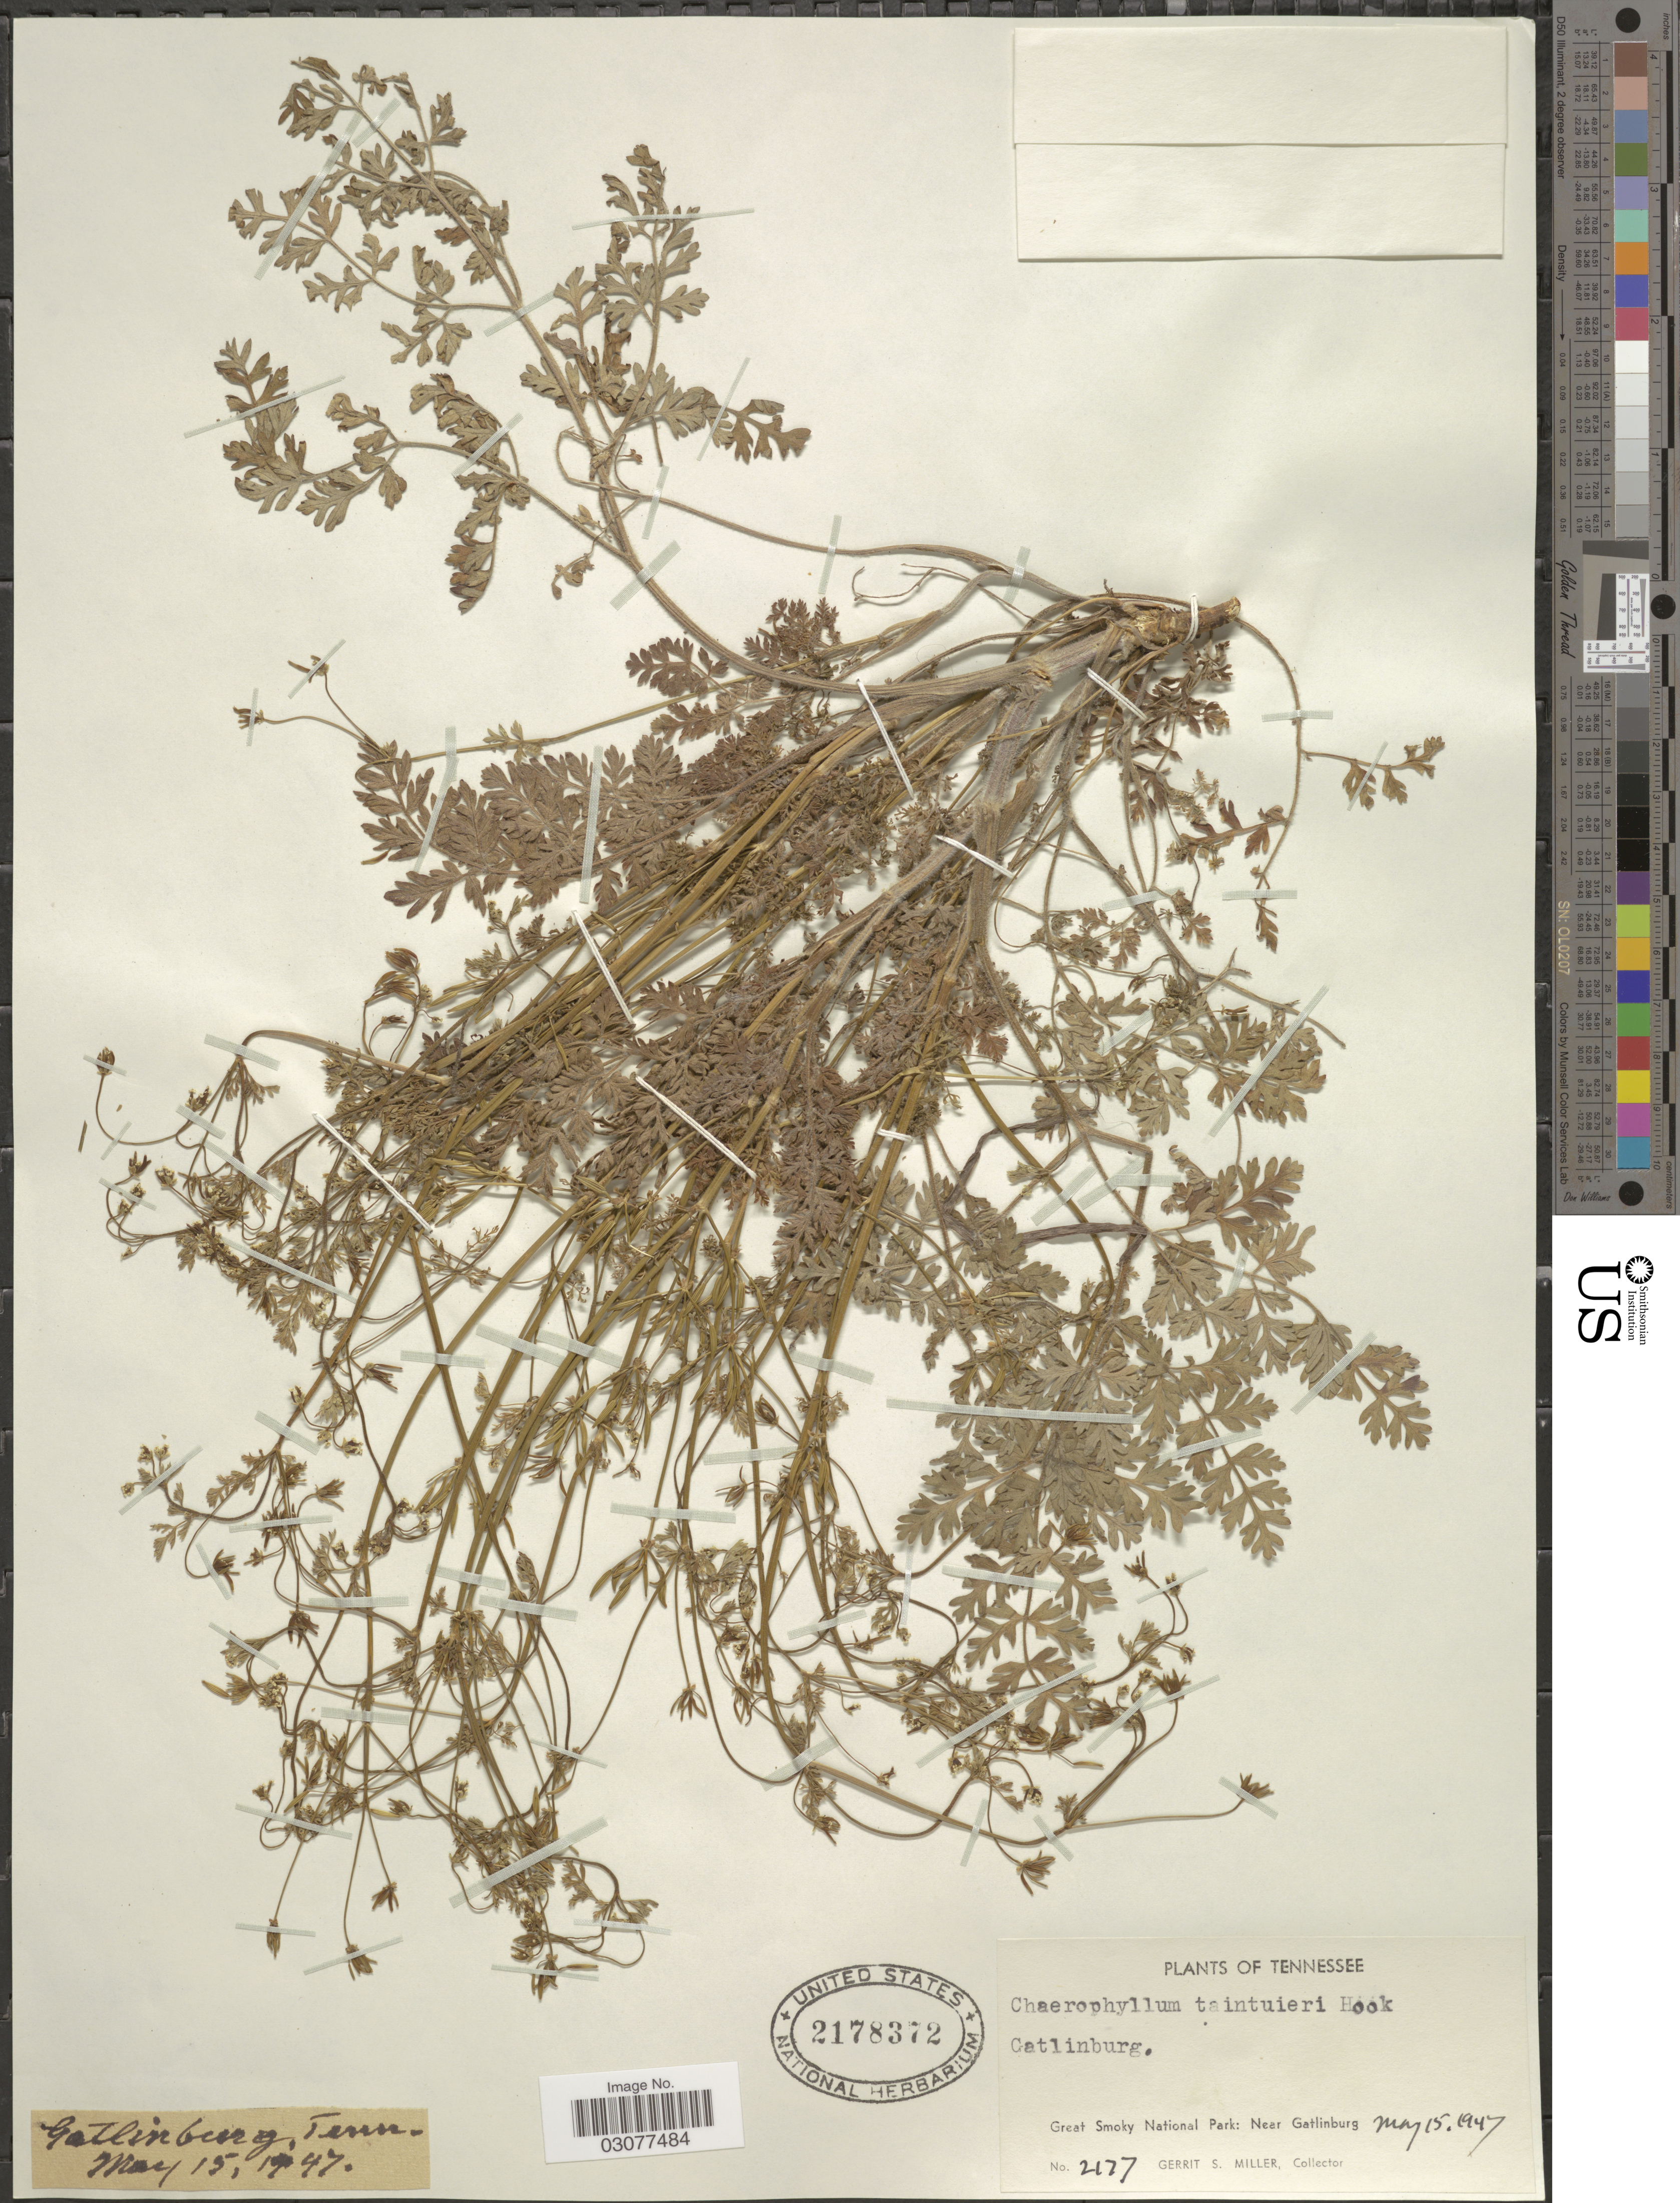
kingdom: Plantae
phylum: Tracheophyta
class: Magnoliopsida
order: Apiales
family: Apiaceae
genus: Chaerophyllum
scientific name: Chaerophyllum tainturieri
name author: Hook.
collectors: G. S. Miller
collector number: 2177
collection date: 1947-05-15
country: United States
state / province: Tennessee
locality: Gatlinburg. Great Smoky National Park: Near Gatlinburg.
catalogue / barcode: US 2178372